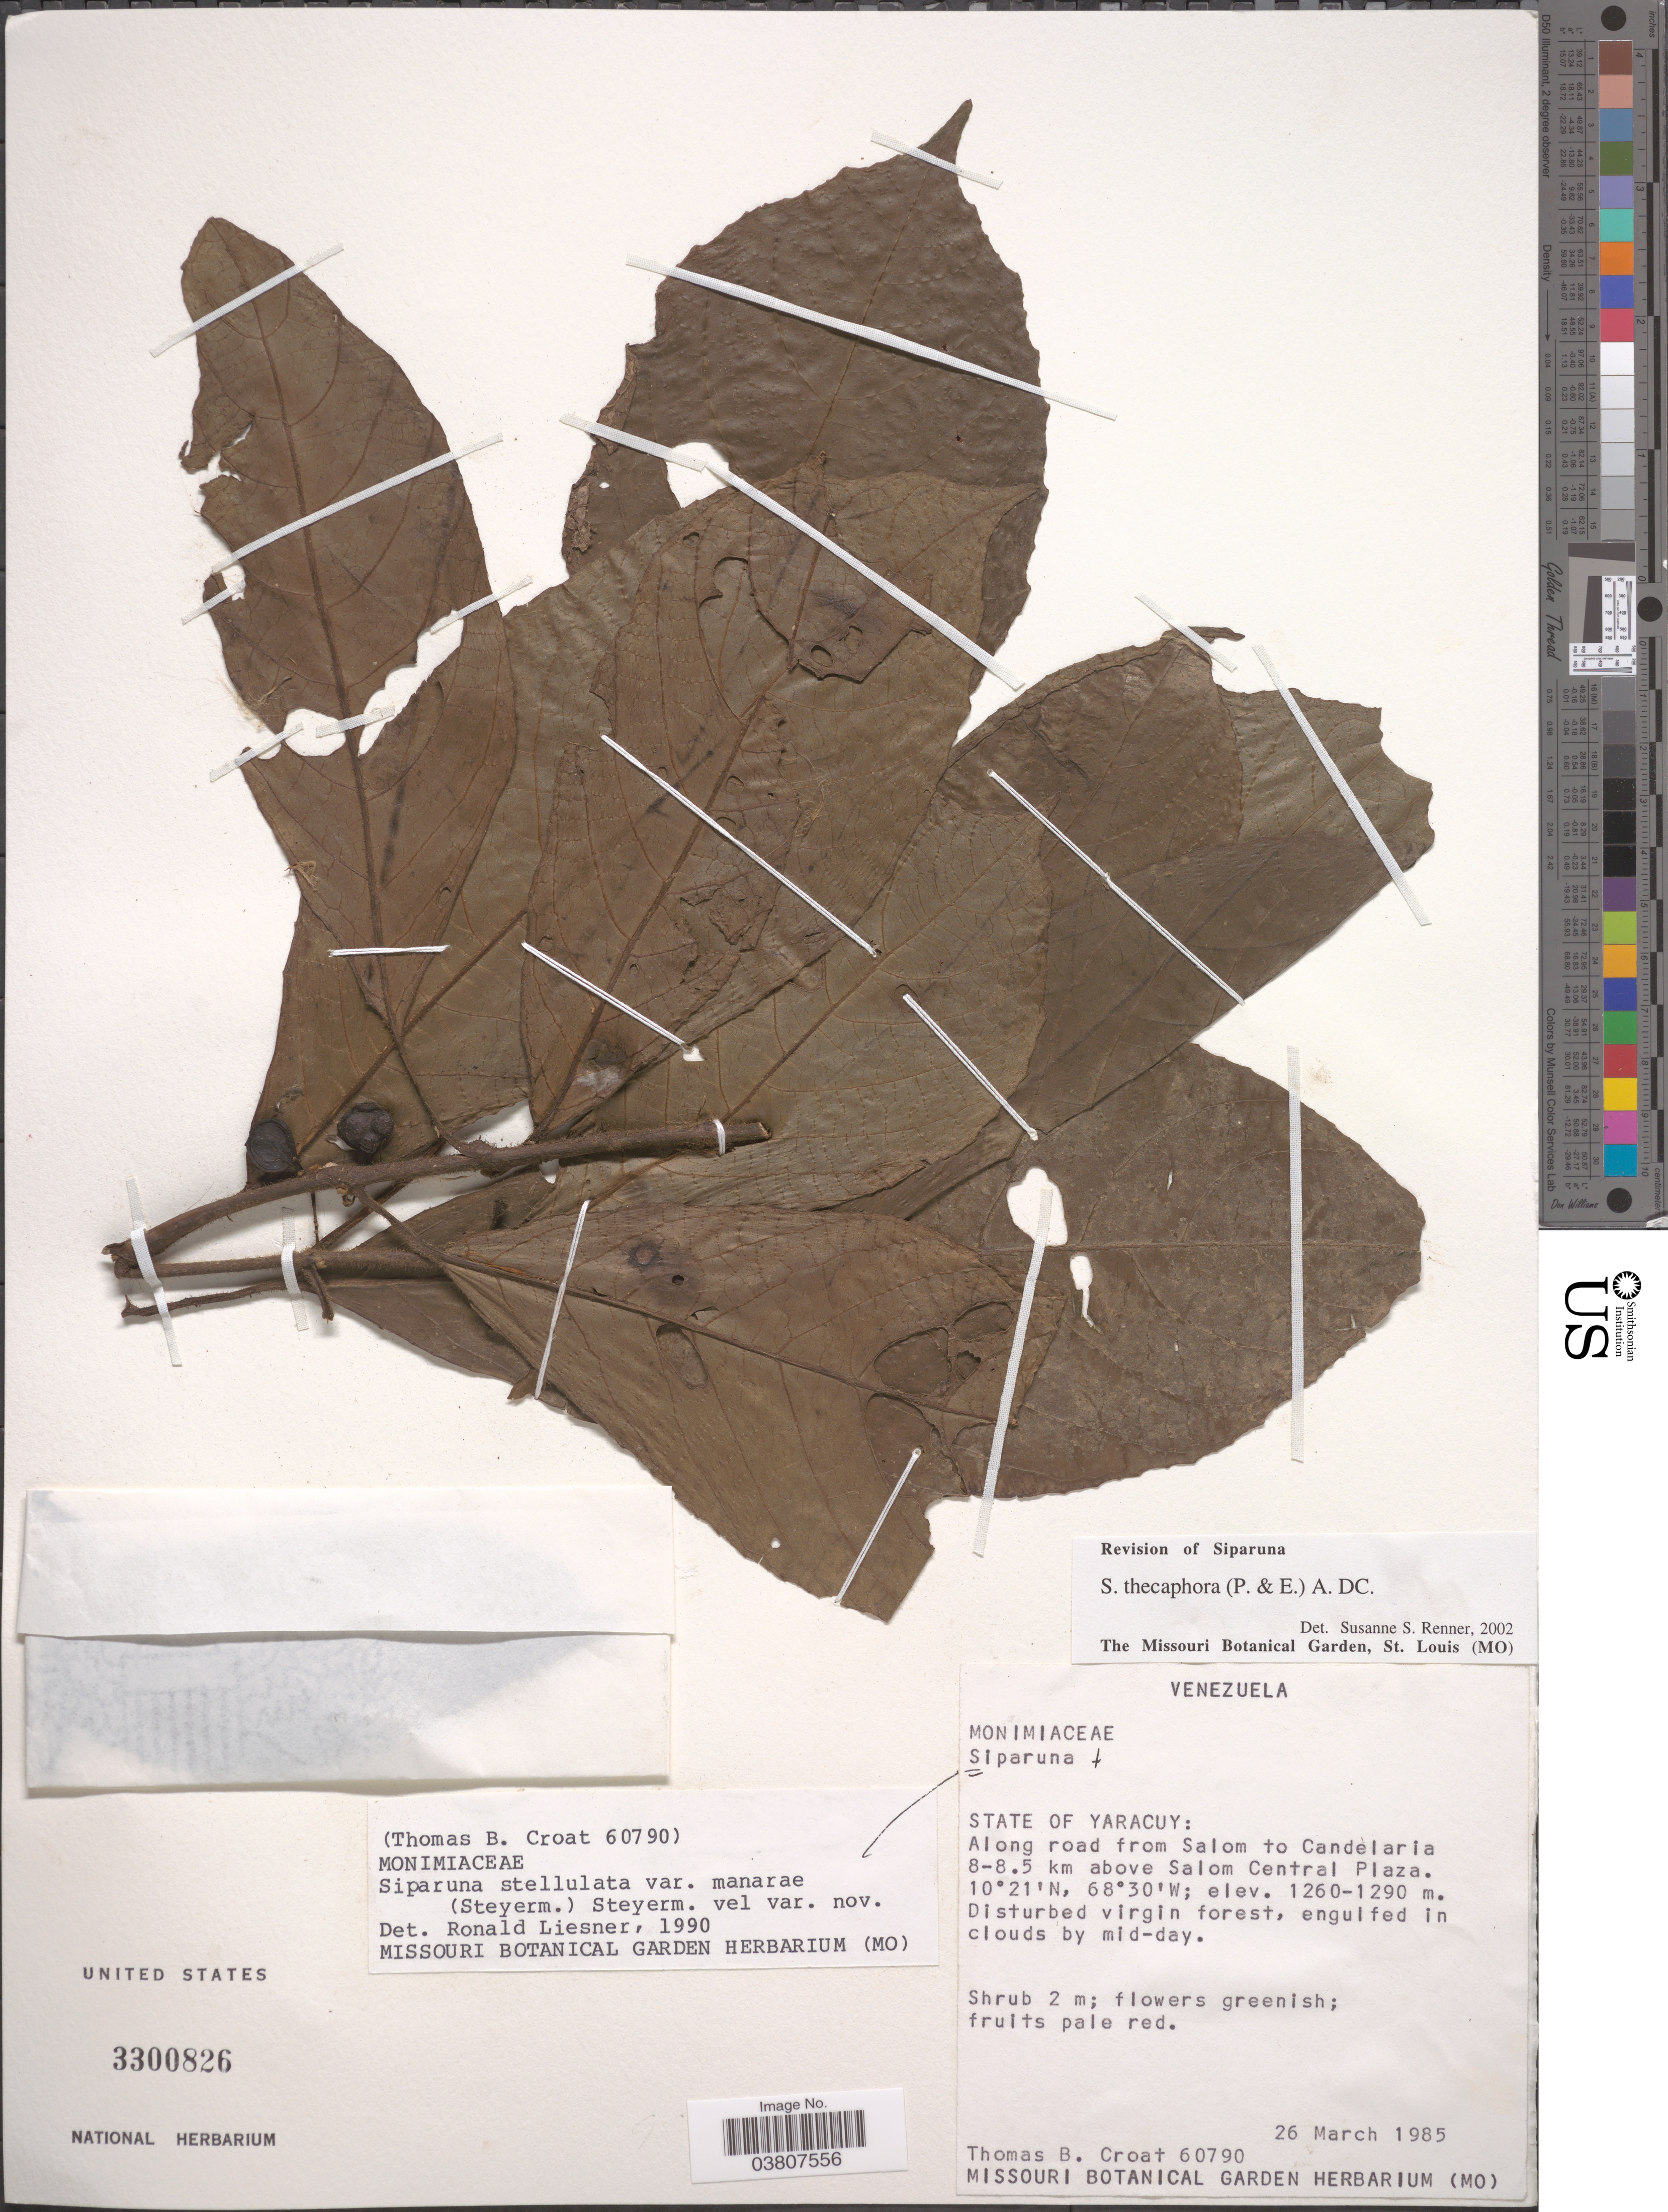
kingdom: Plantae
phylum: Tracheophyta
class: Magnoliopsida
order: Laurales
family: Siparunaceae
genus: Siparuna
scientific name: Siparuna thecaphora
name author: (Poepp. & Endl.) A. DC.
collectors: T. B. Croat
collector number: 60790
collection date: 1985-03-26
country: Venezuela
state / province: Yaracuy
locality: Along road from Salom to Candelaria 8-8.5 km above Salom Central Plaza.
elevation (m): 1260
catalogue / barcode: US 3300826